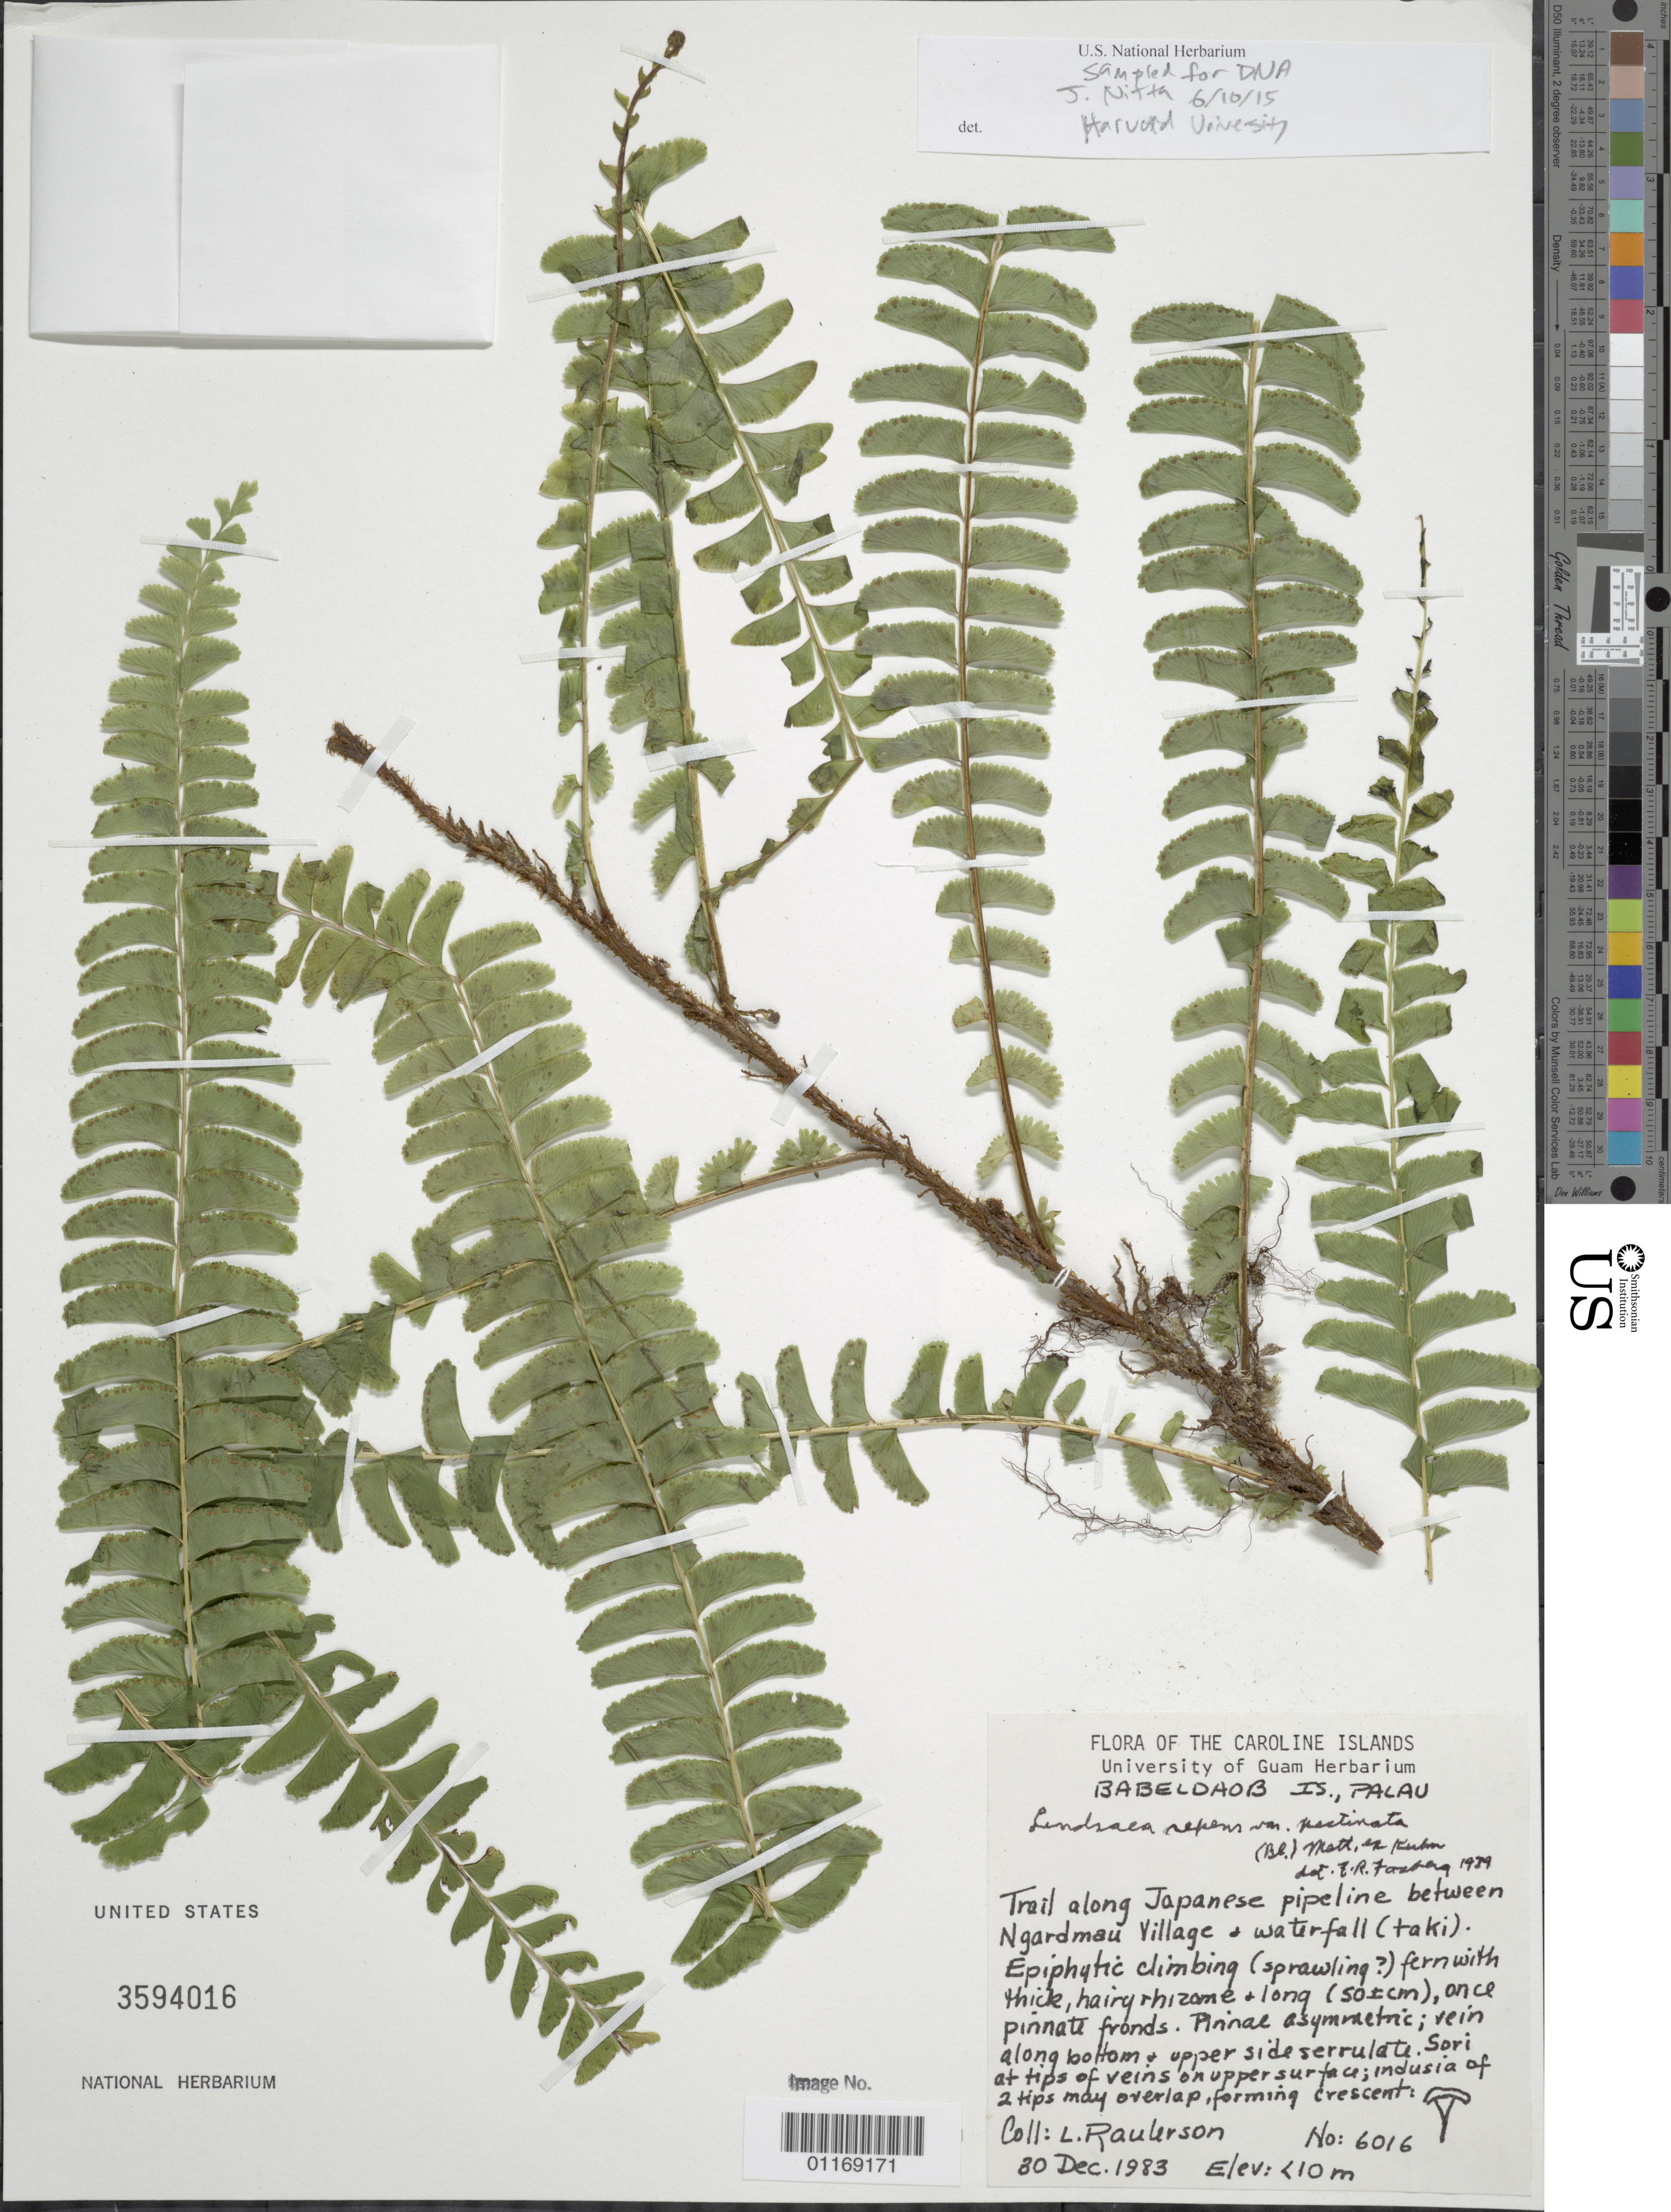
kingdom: Plantae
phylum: Tracheophyta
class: Polypodiopsida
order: Polypodiales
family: Lindsaeaceae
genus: Lindsaea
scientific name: Lindsaea repens var. pectinata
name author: (Blume) Mett.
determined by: Fosberg, F. R.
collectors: L. Raulerson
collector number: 6016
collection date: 1983-12-30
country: Palau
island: Babeldaob [Babelthuap]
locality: Trail along Japanese pipline between Ngardmau Village + waterfall (taki).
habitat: Waterfall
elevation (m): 10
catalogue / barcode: US 3594016